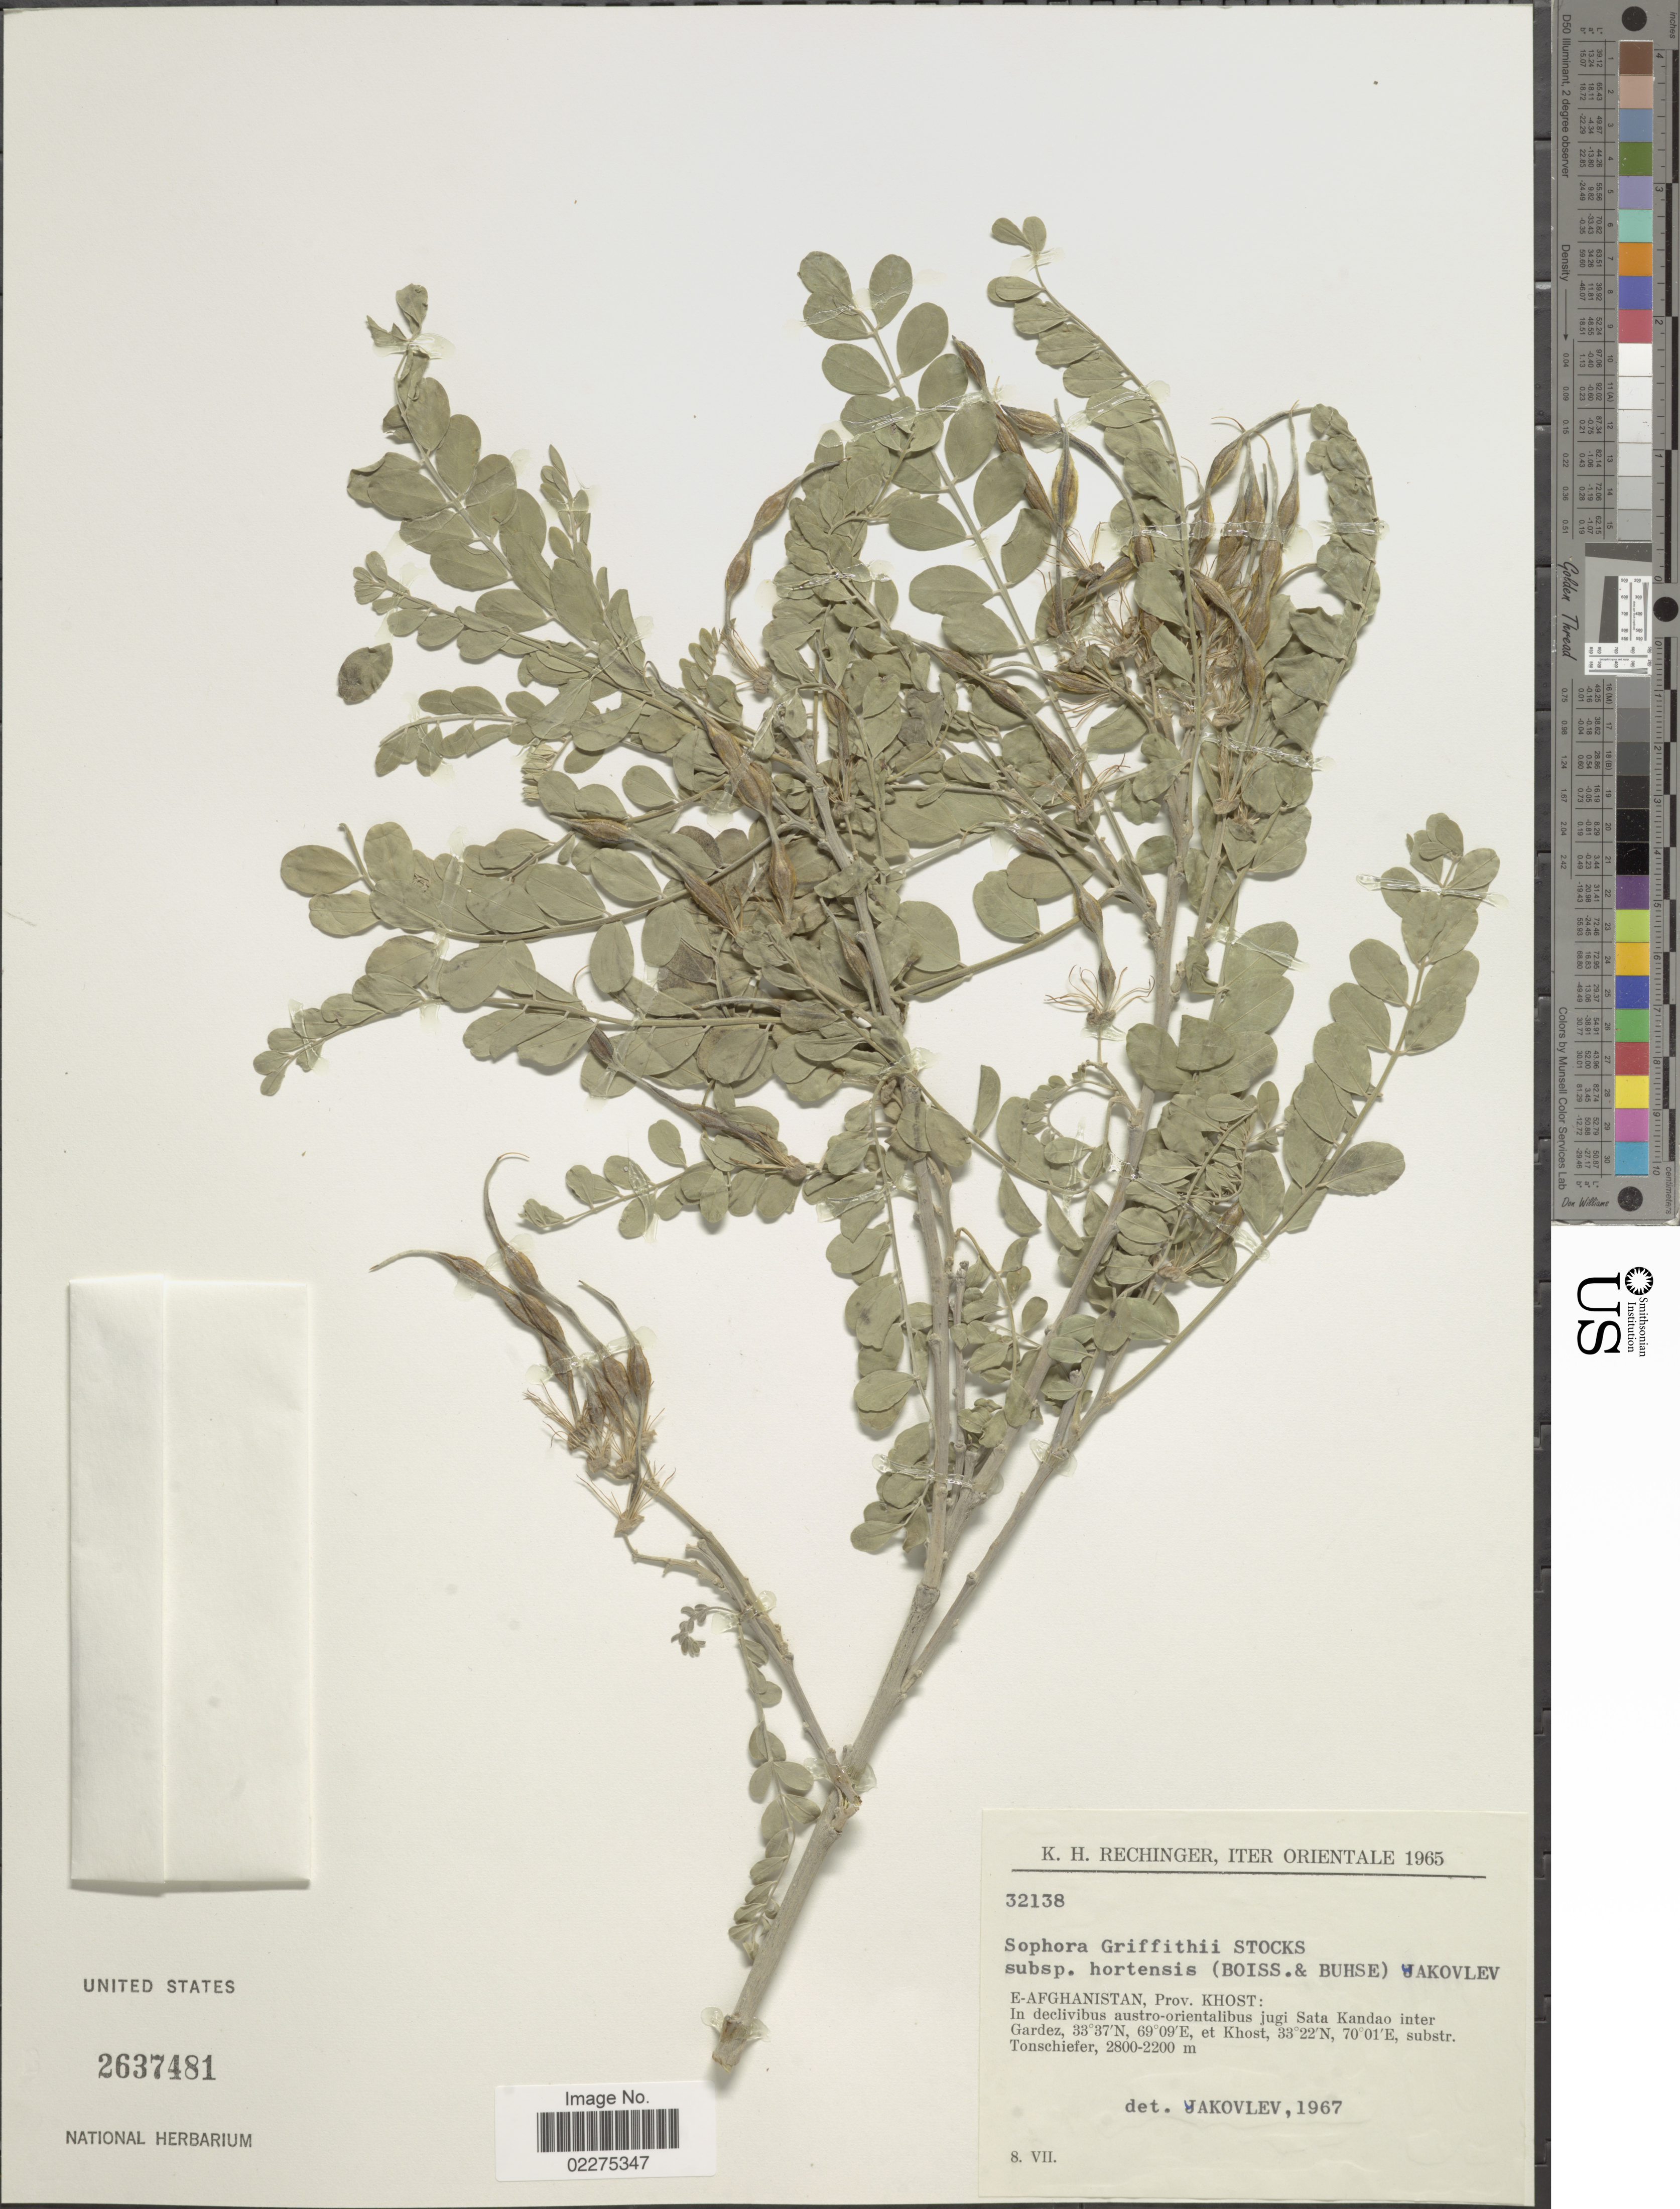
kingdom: Plantae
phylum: Tracheophyta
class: Magnoliopsida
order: Fabales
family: Fabaceae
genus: Sophora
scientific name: Sophora griffithii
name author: Stocks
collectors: K. H. Rechinger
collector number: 32138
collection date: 1965-06-08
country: Afghanistan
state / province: Khost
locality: E-Afghanistan: In declivibus austro-orientalibus jugi Sata Kandao inter Gardez, et Khoz, substr. Tonschieter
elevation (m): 2200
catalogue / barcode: US 2637481